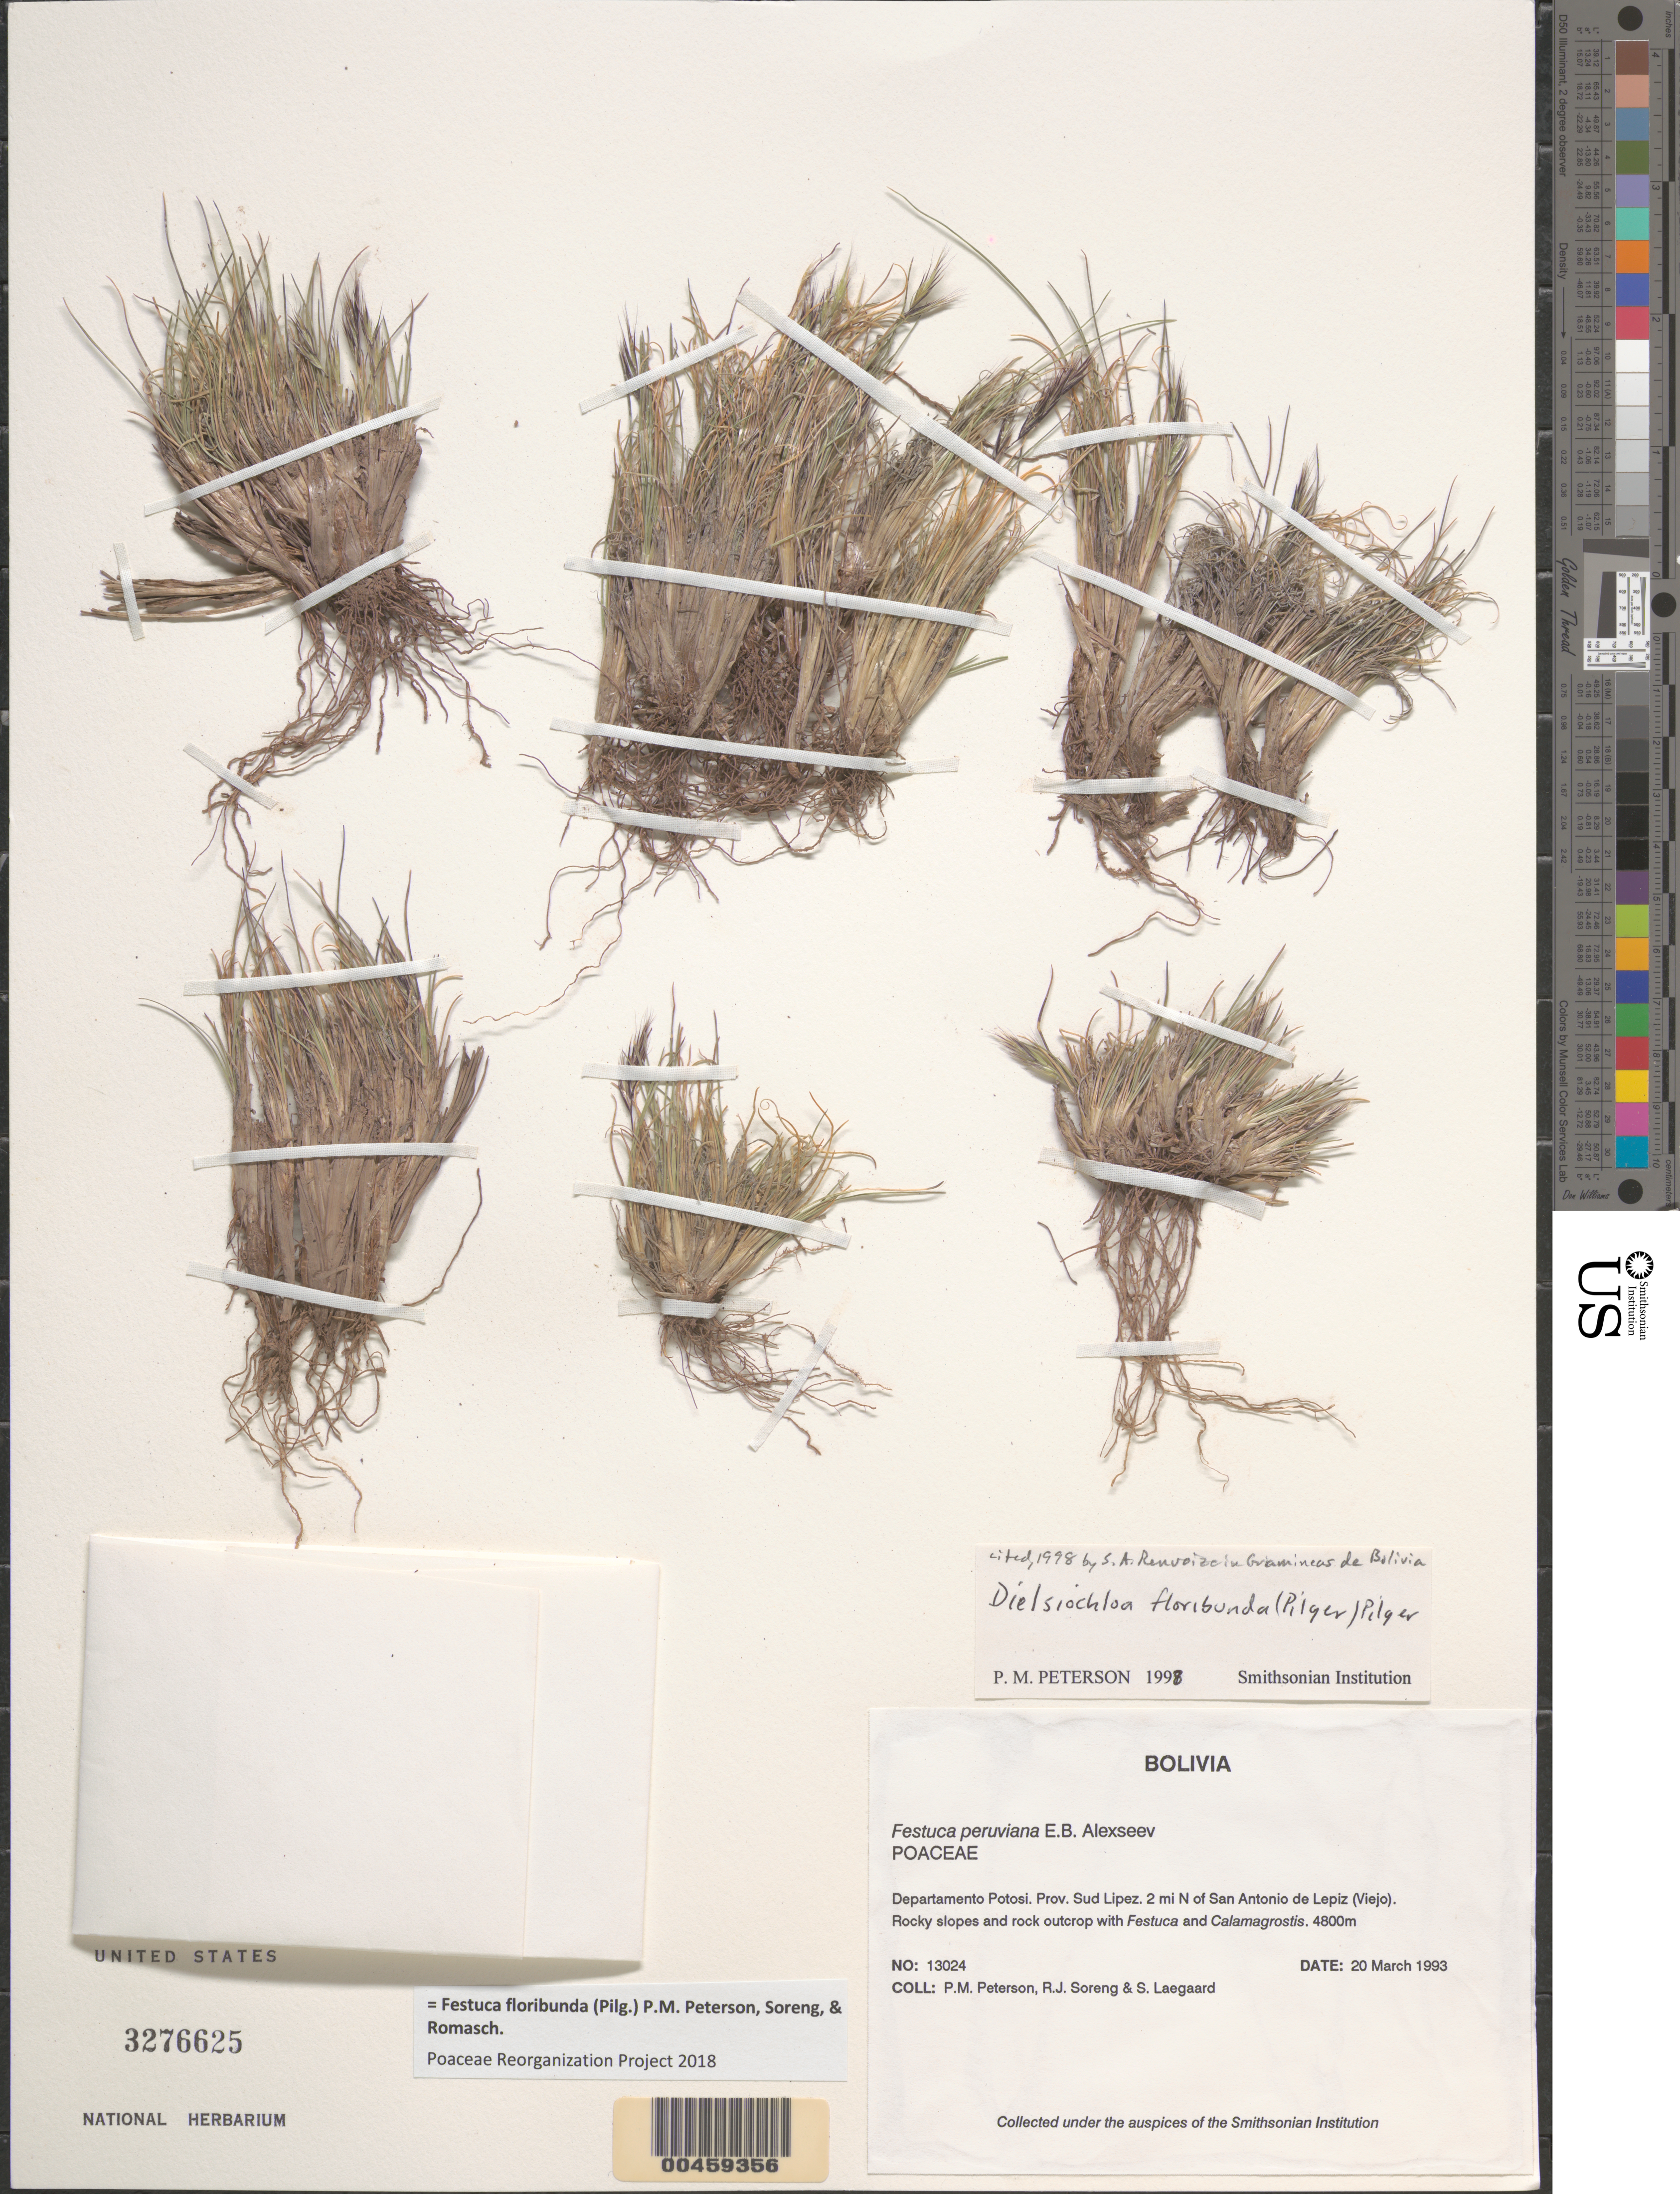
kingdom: Plantae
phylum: Tracheophyta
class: Liliopsida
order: Poales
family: Poaceae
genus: Festuca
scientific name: Festuca floribunda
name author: (Pilg.) P.M. Peterson et al.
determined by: Poaceae Reorganization Project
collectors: P. M. Peterson, R. J. Soreng & S. Lægaard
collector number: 13024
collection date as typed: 20 Mar 1993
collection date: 1993-03-20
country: Bolivia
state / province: Potosí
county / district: Sud Lípez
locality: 2 mi N of San Antonia de Lepiz (Viejo).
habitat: Rocky slopes and rock outcrop with Festuca and Calamagrostis.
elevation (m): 4800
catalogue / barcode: US 3276625